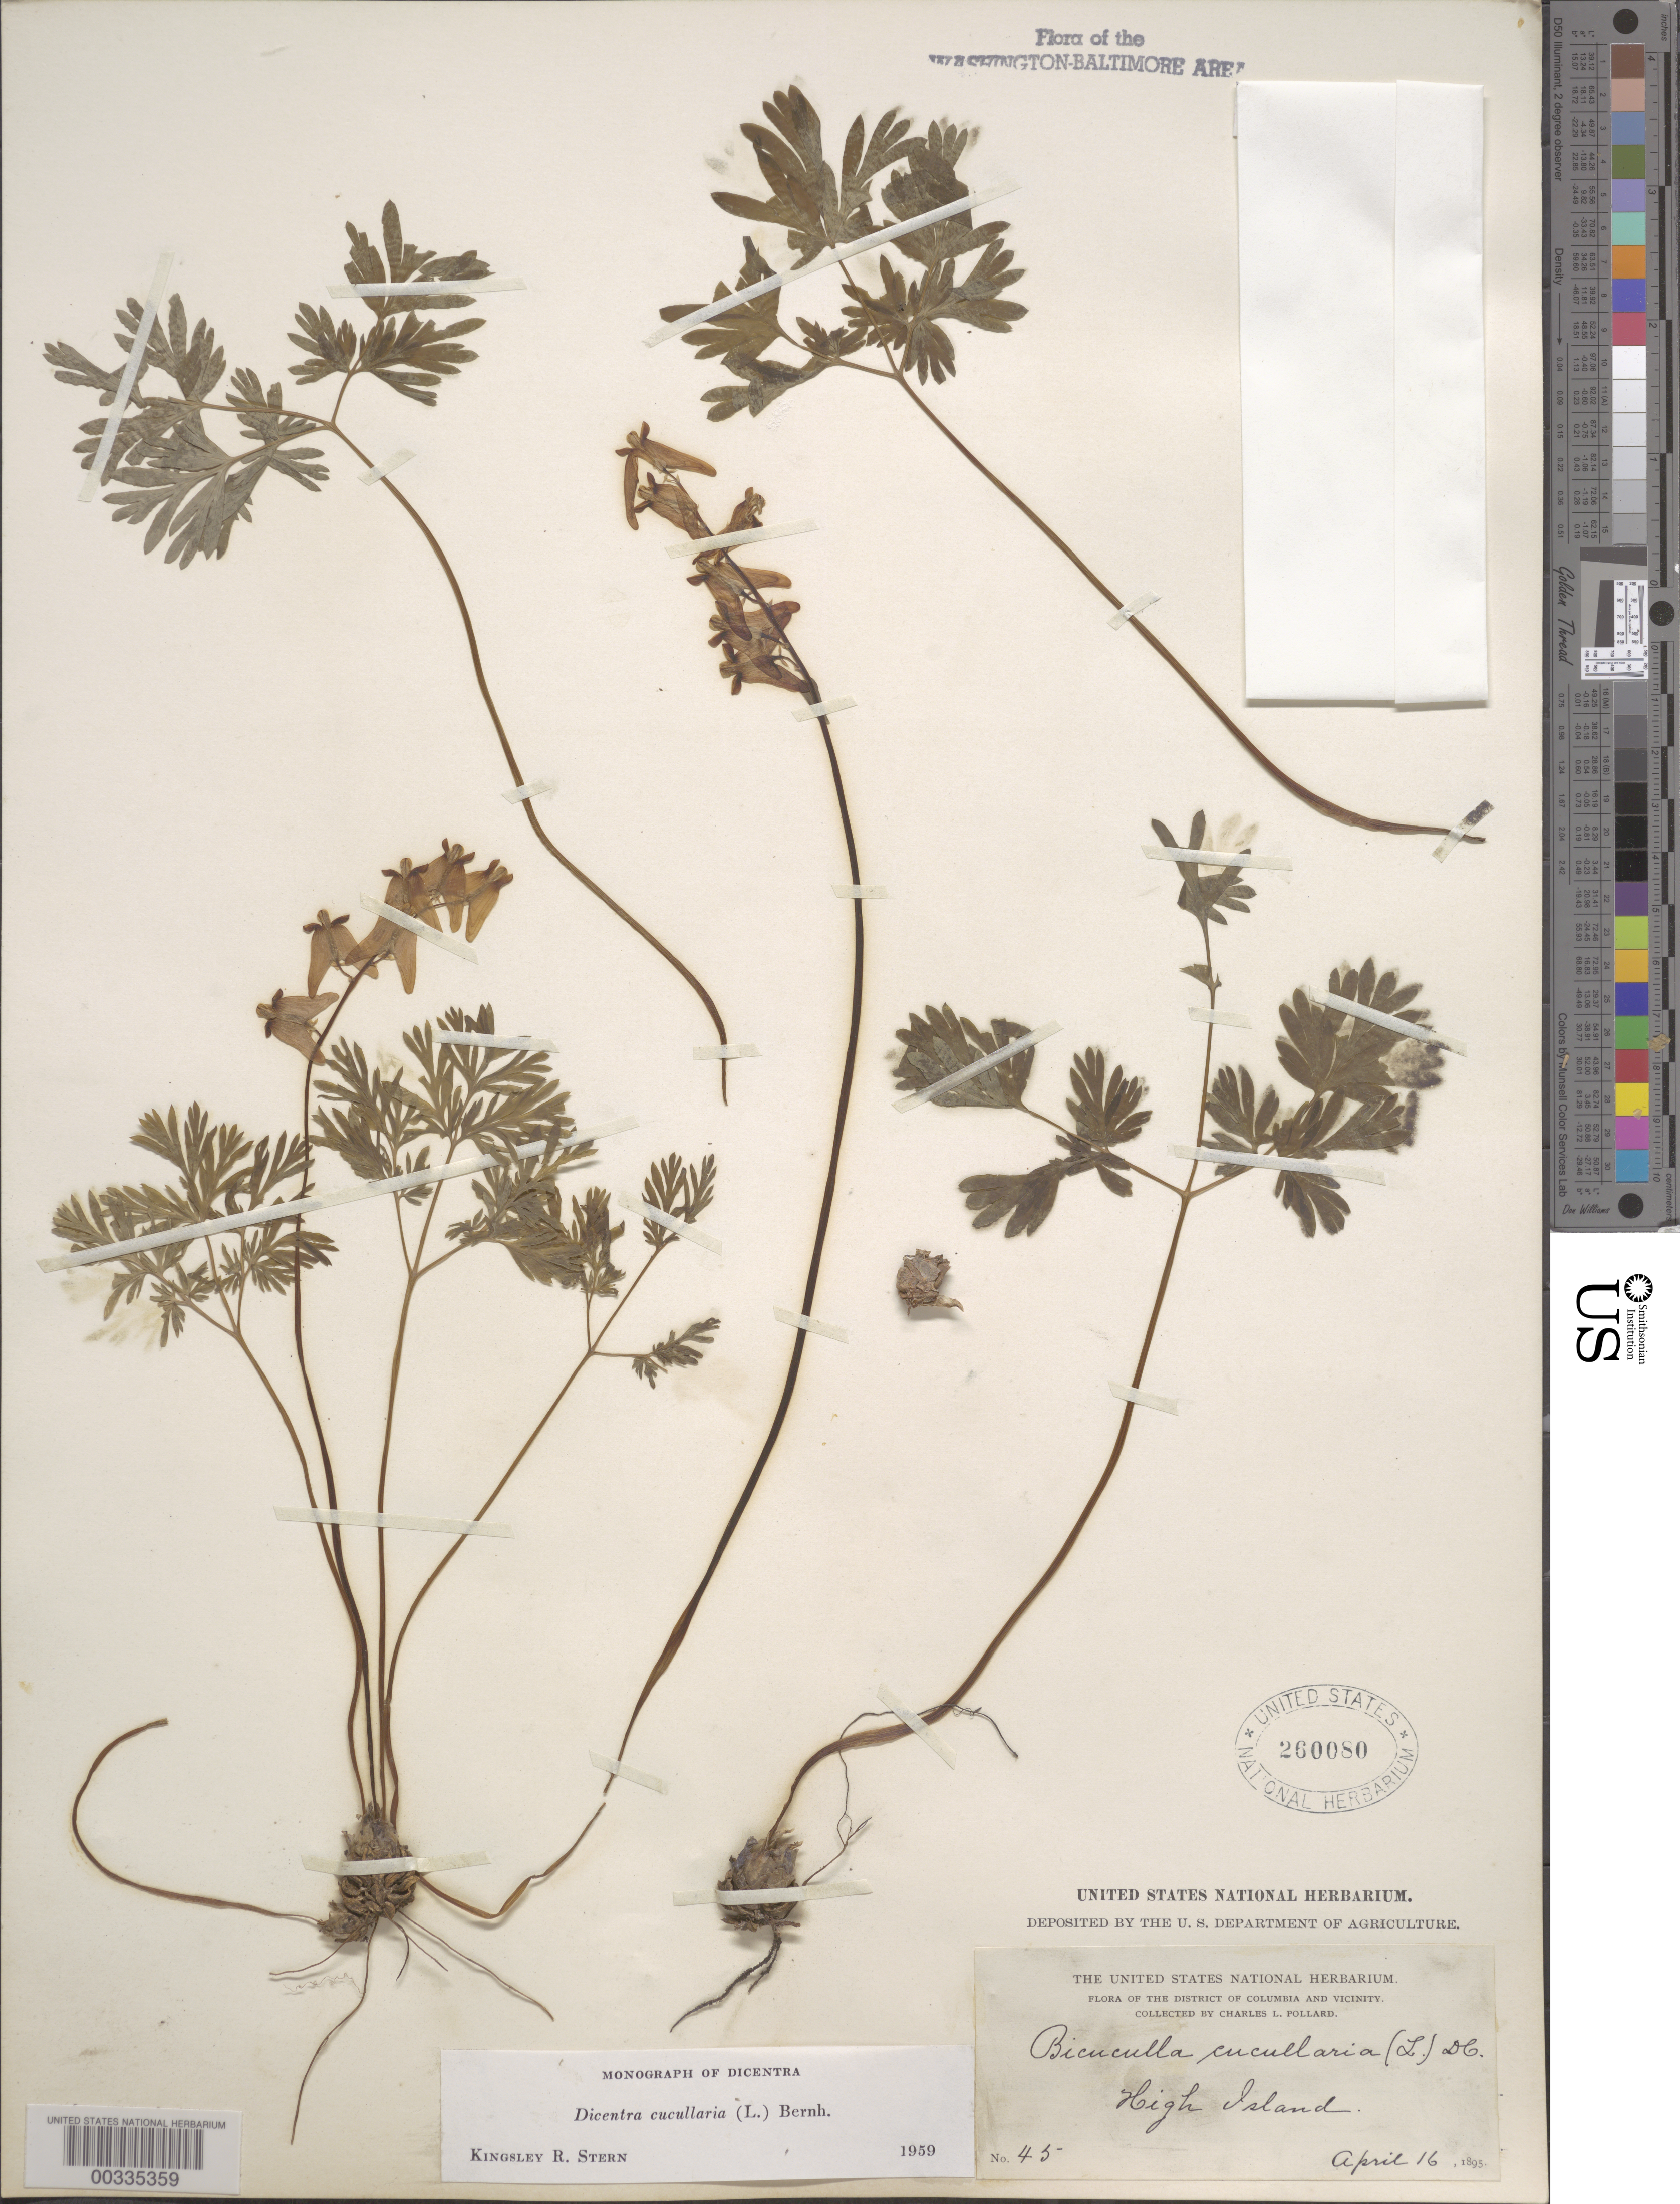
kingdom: Plantae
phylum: Tracheophyta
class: Magnoliopsida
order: Ranunculales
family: Papaveraceae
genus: Dicentra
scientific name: Dicentra cucullaria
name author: (L.) Bernh.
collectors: C. L. Pollard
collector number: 45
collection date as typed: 16 Apr 1895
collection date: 1895-04-16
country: United States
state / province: Maryland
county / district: Montgomery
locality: High Island C. & O. Canal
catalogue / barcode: US 260080